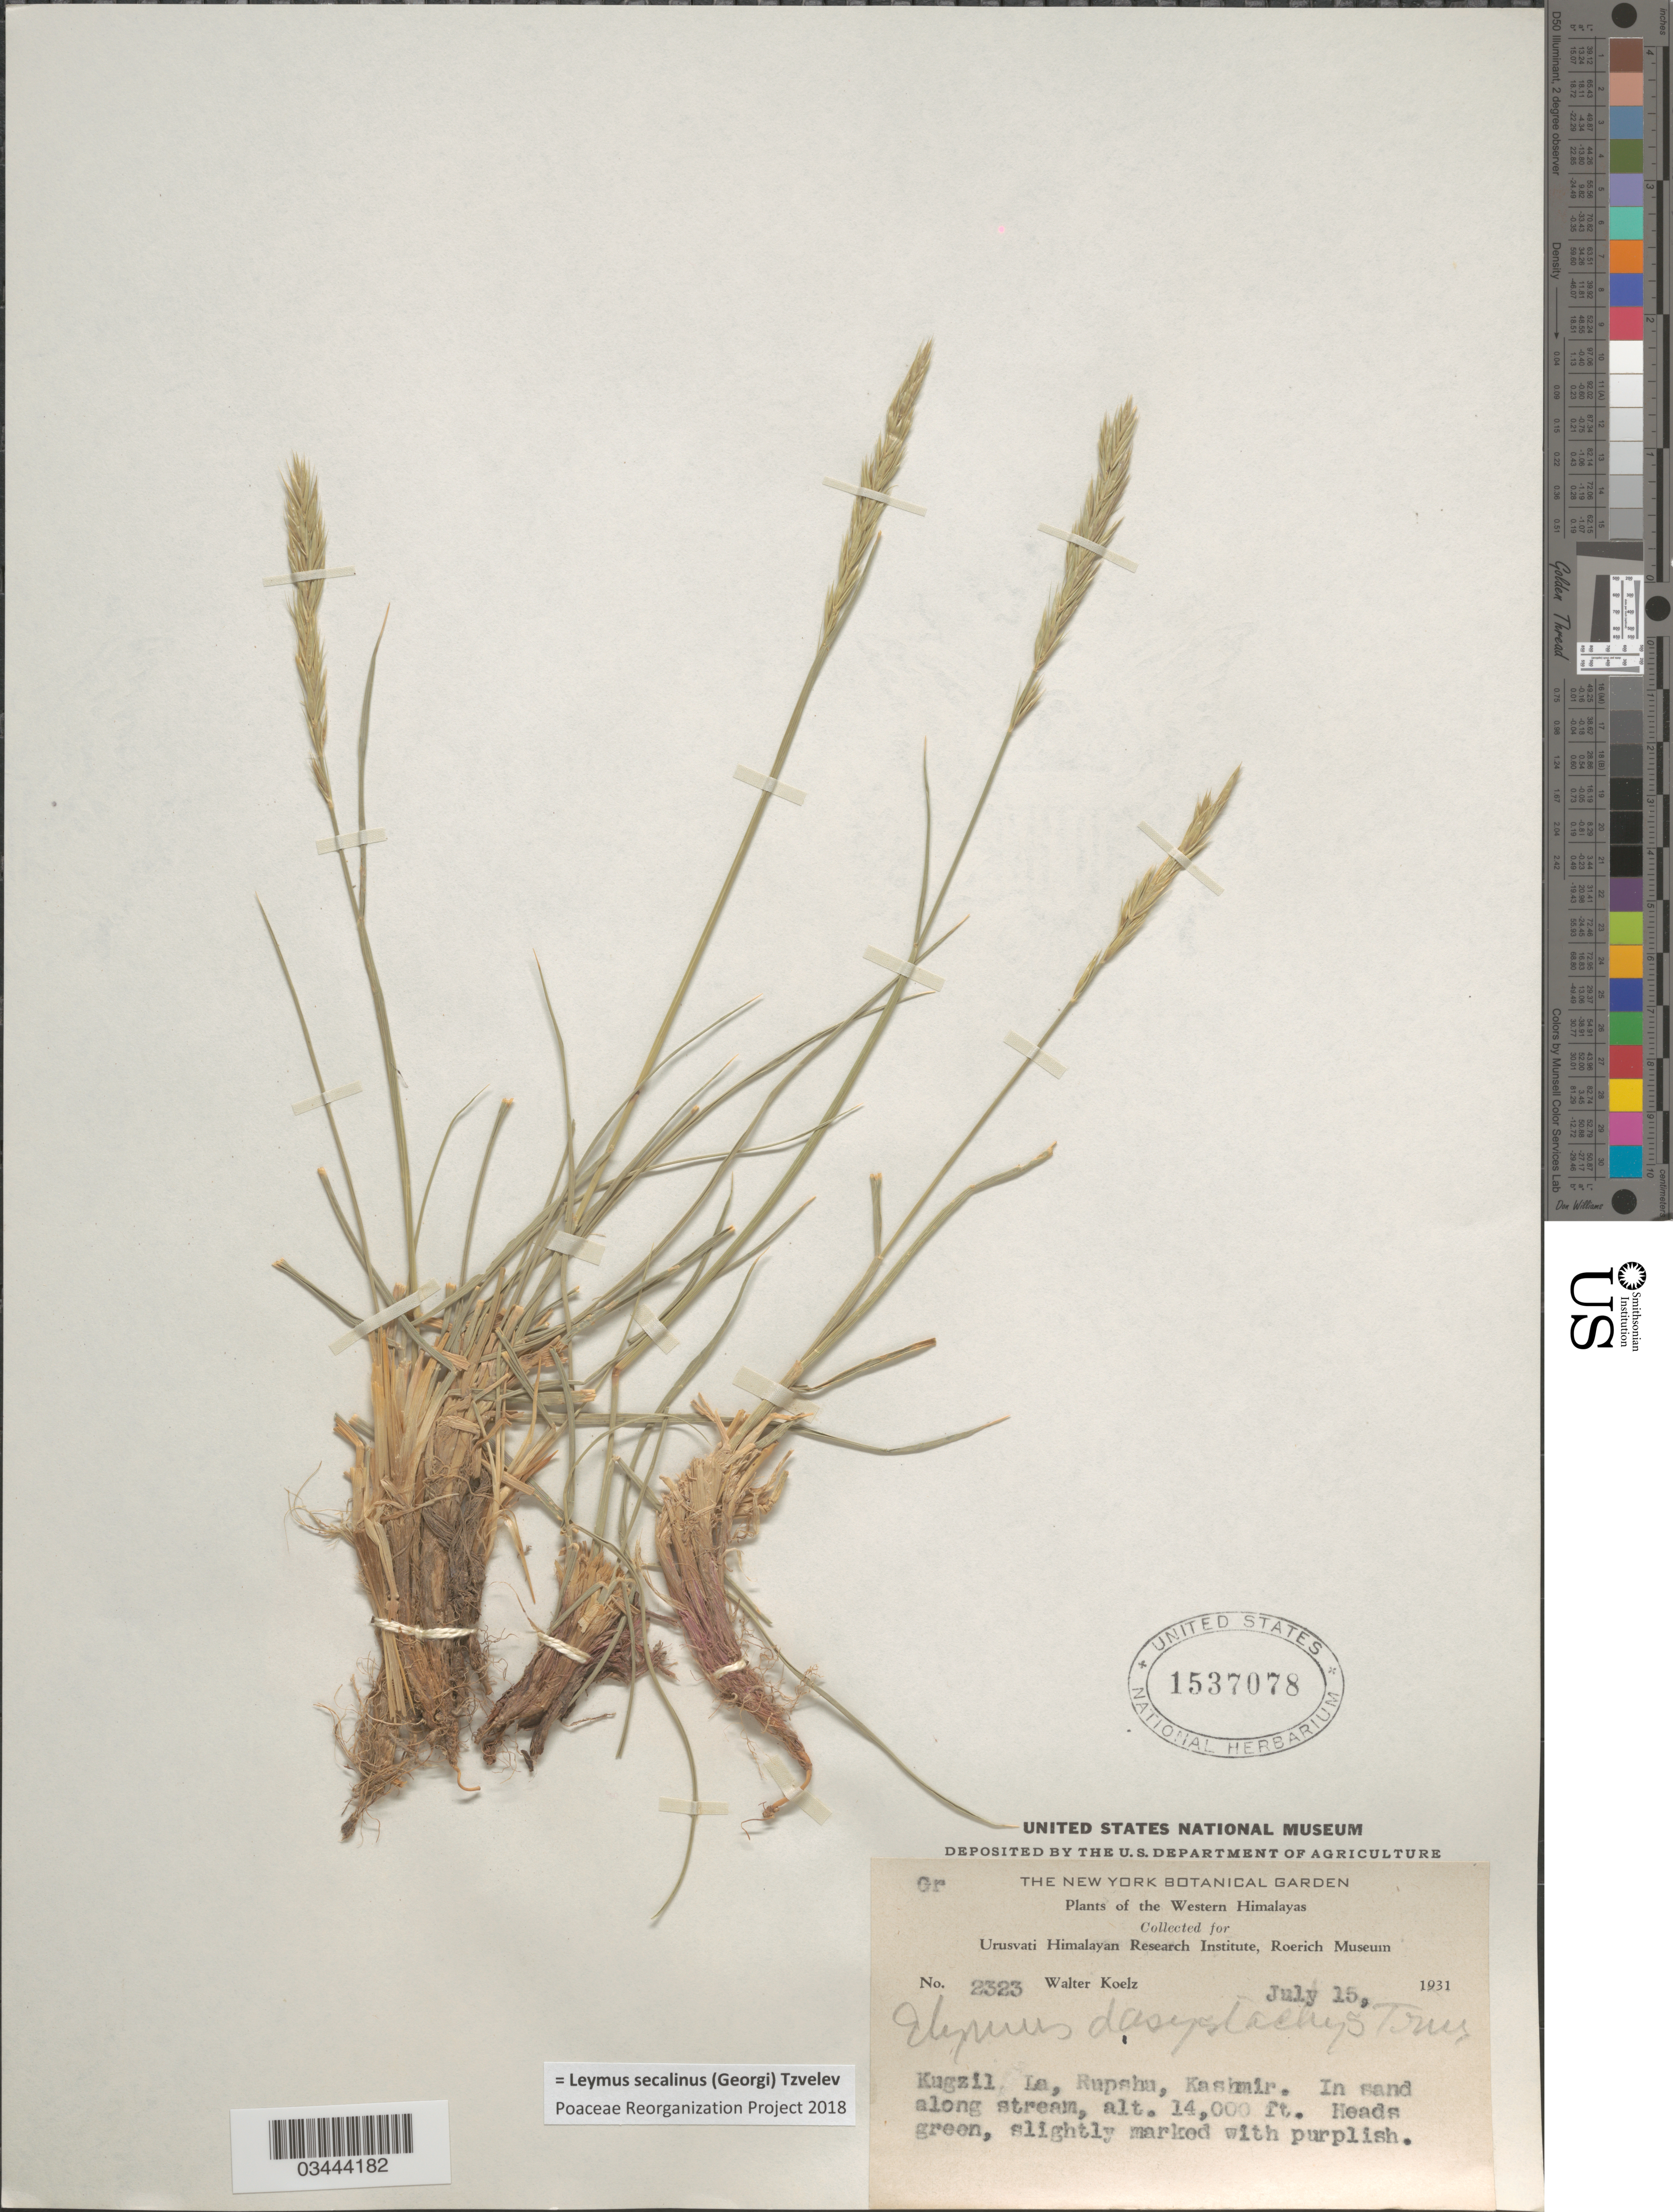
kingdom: Plantae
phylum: Tracheophyta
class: Liliopsida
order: Poales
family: Poaceae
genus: Leymus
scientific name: Leymus secalinus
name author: (Georgi) Tzvelev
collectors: W. N. Koelz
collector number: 2323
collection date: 1931-07-15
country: India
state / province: Jammu and Kashmir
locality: The Western Himalayas. Kugzil, La, Rupshu. In sand along stream. Kashmir.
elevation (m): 4267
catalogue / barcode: US 1537078